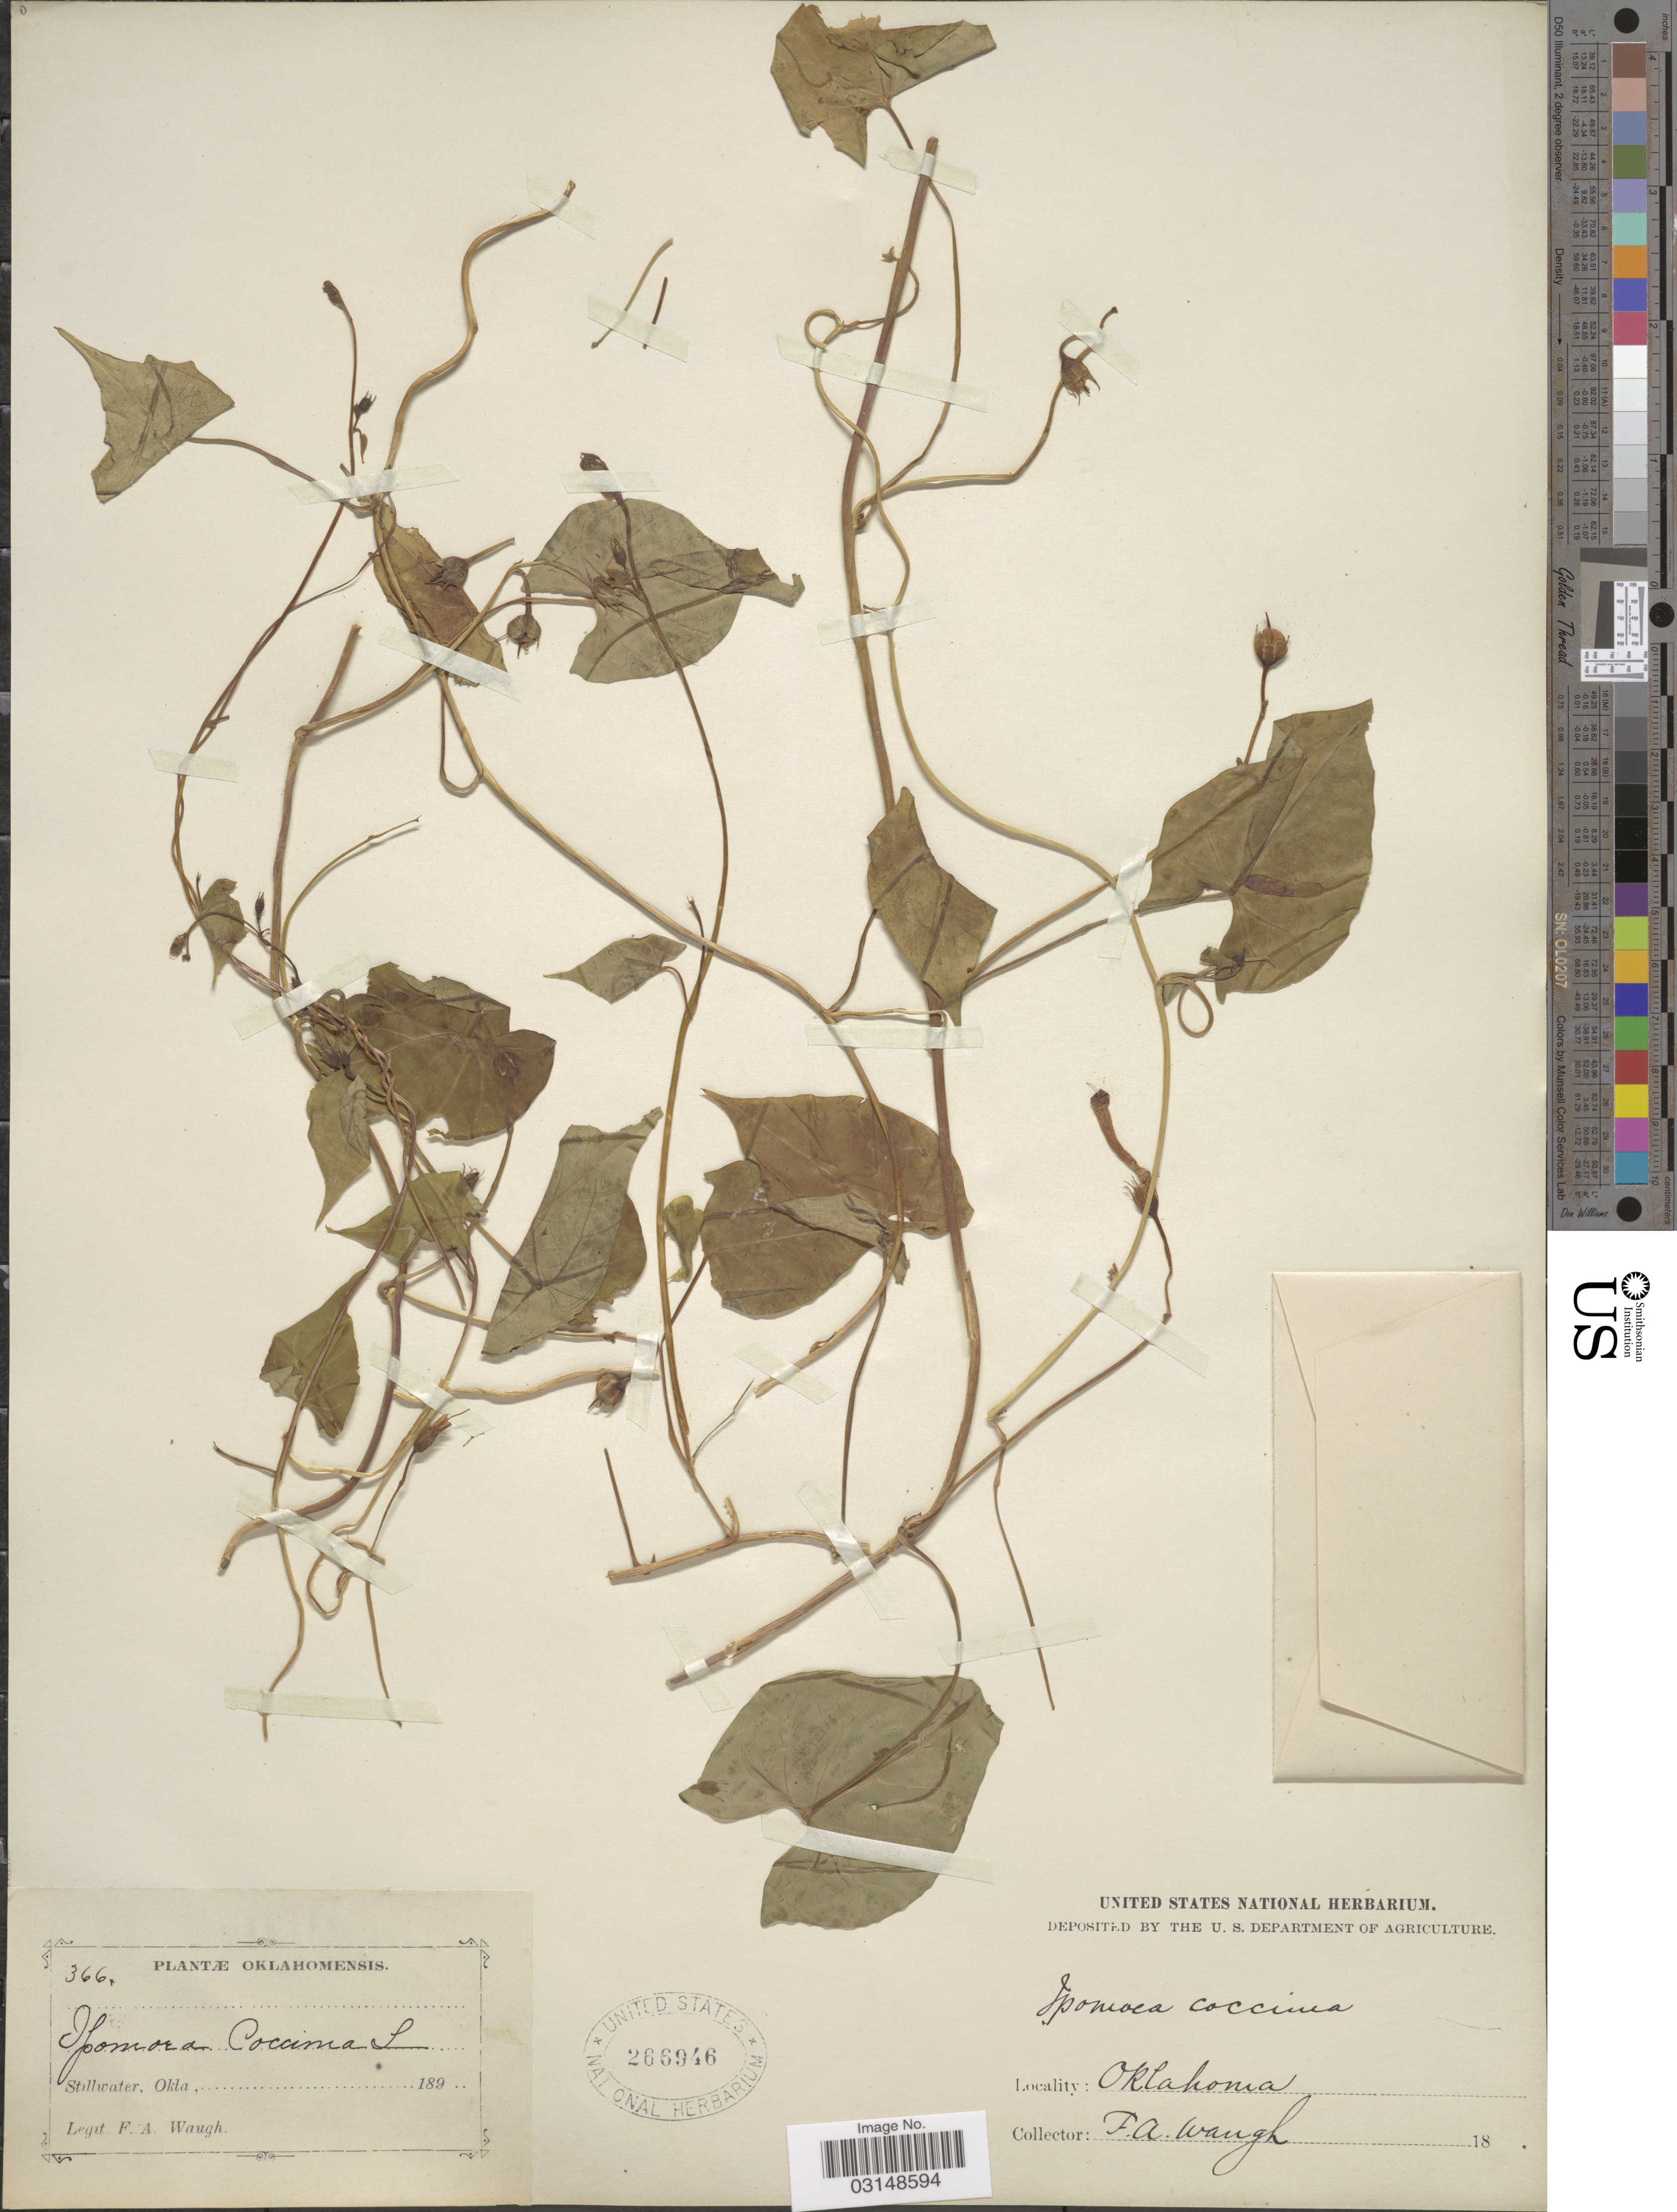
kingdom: Plantae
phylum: Tracheophyta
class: Magnoliopsida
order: Solanales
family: Convolvulaceae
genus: Ipomoea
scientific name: Ipomoea coccinea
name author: L.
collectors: F. Waugh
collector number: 366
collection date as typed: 189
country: United States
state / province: Oklahoma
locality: Stillwater, Okla.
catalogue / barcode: US 266946